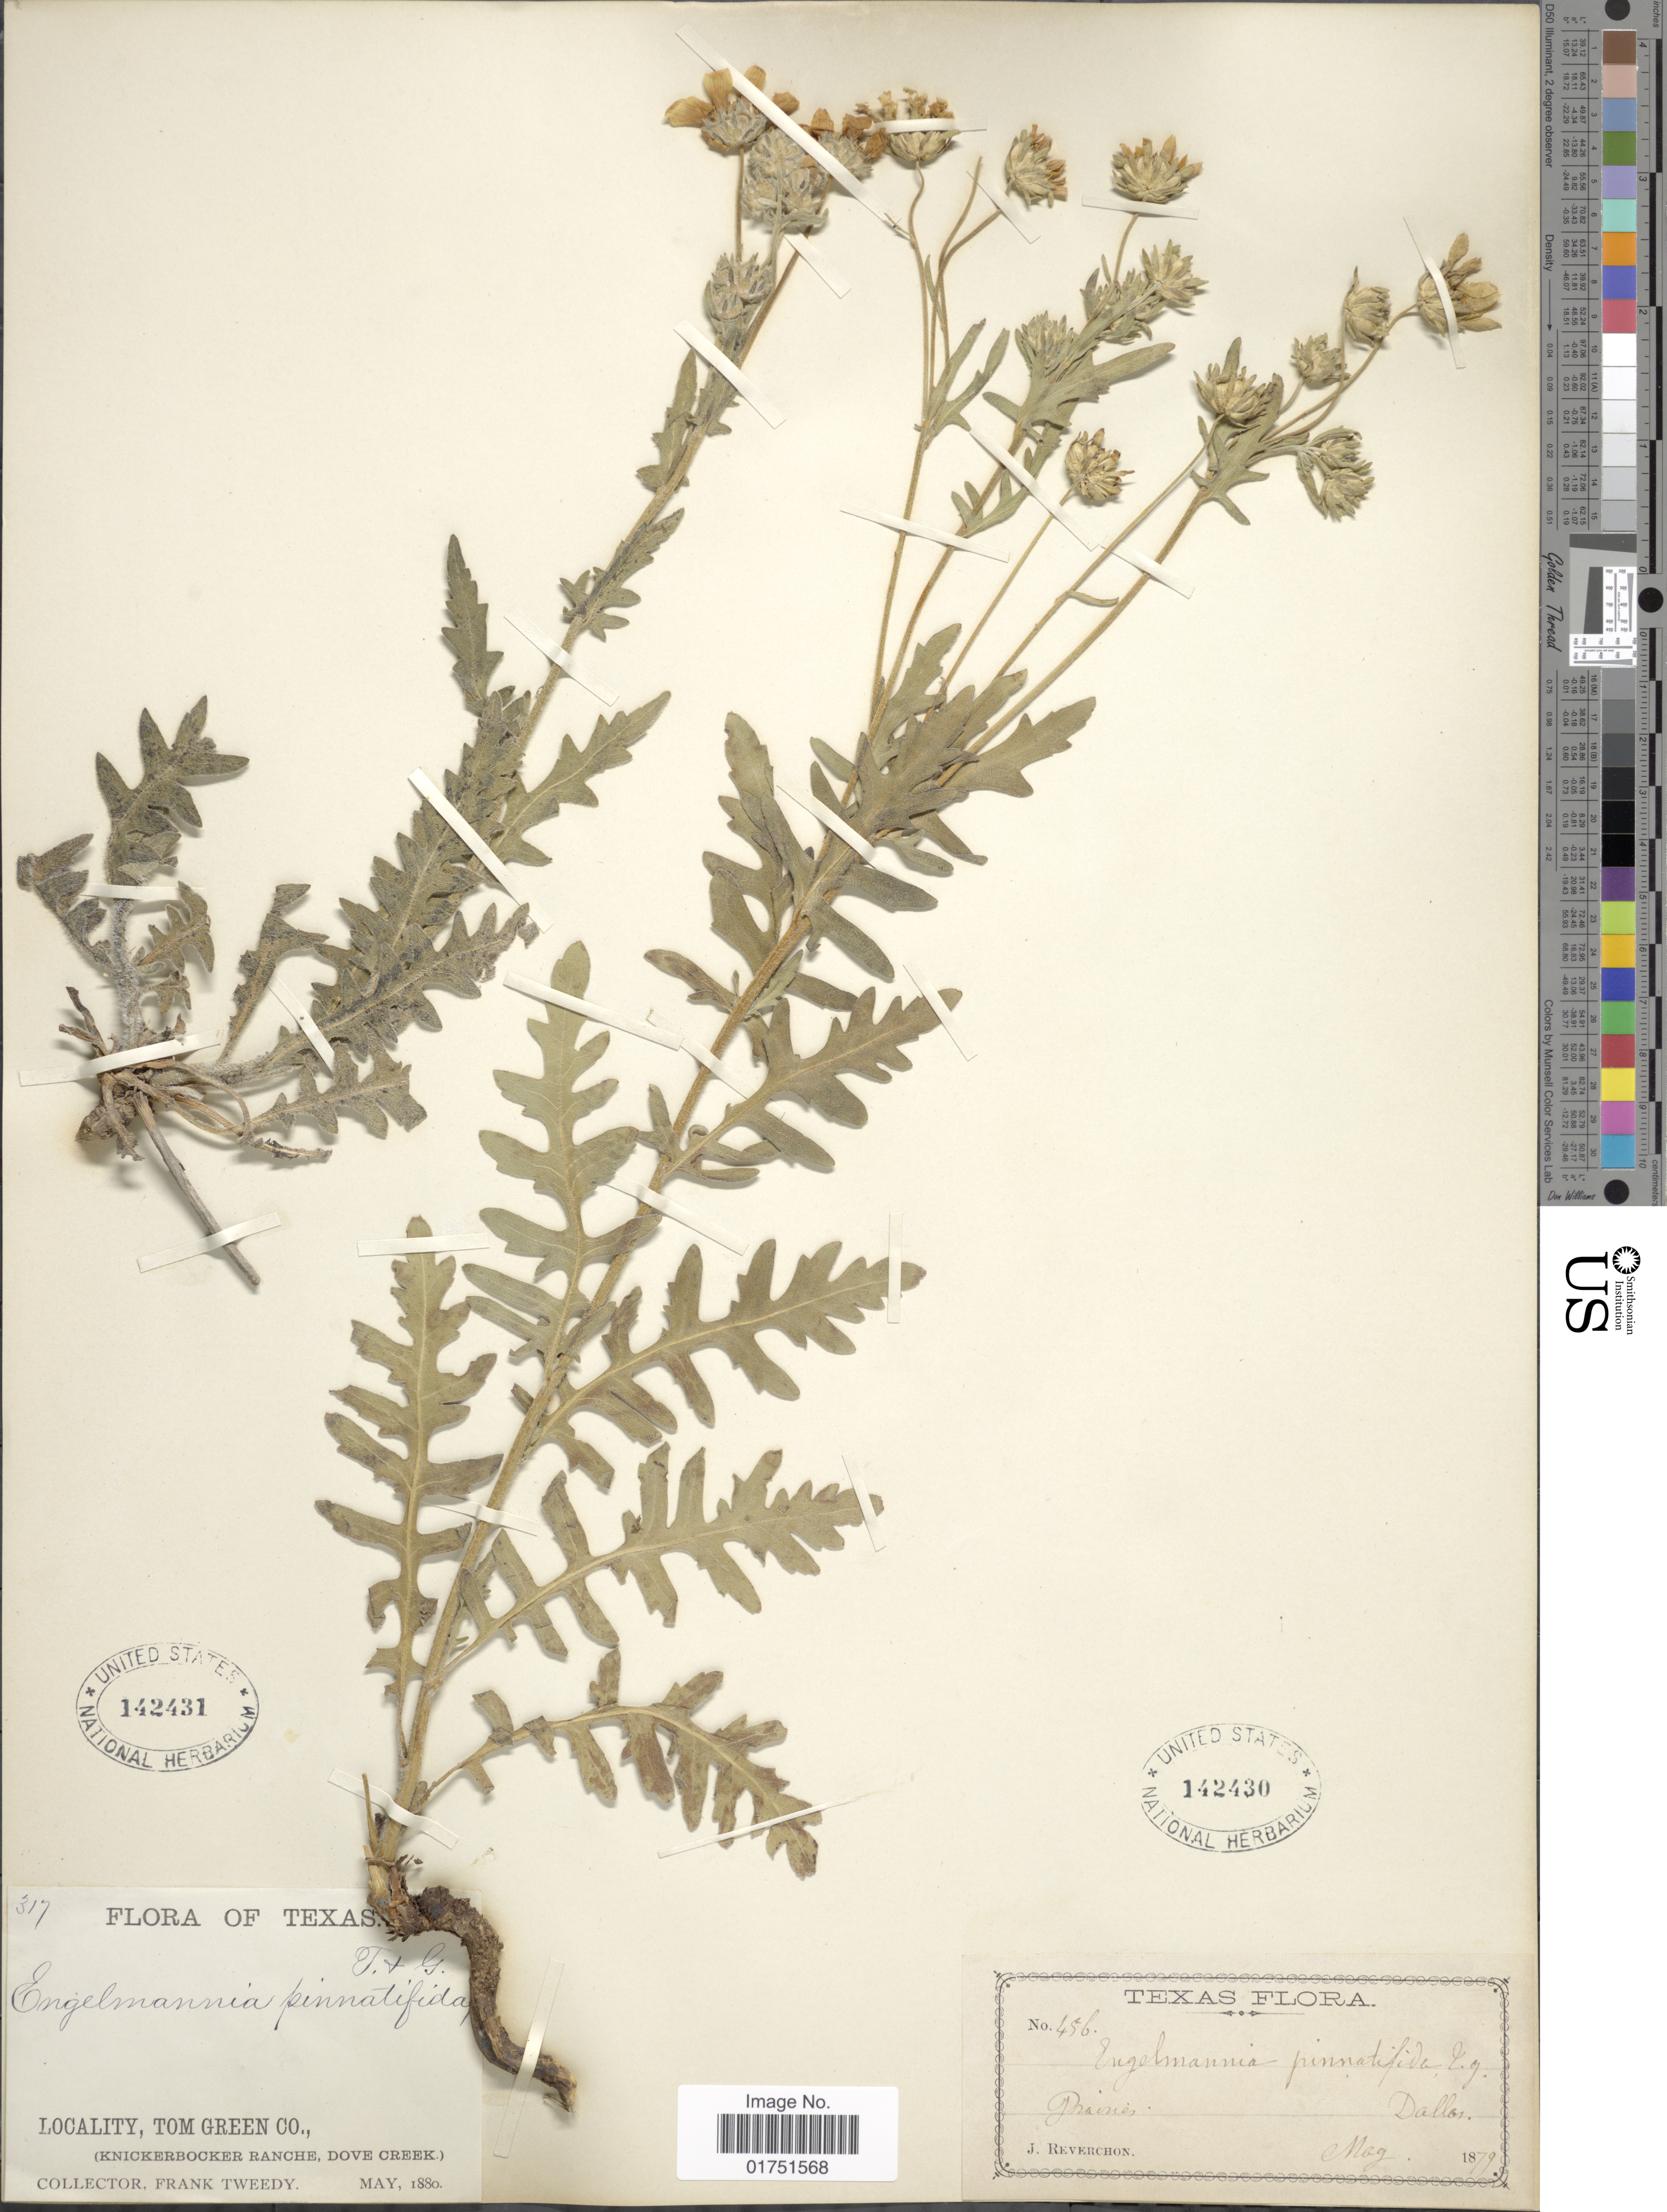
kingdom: Plantae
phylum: Tracheophyta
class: Magnoliopsida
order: Asterales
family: Asteraceae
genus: Engelmannia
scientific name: Engelmannia pinnatifida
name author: Torr. & A. Gray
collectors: J. Reverchon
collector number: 45b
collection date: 1879-05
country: United States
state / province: Texas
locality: Prairies. Dallas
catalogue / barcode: US 142430